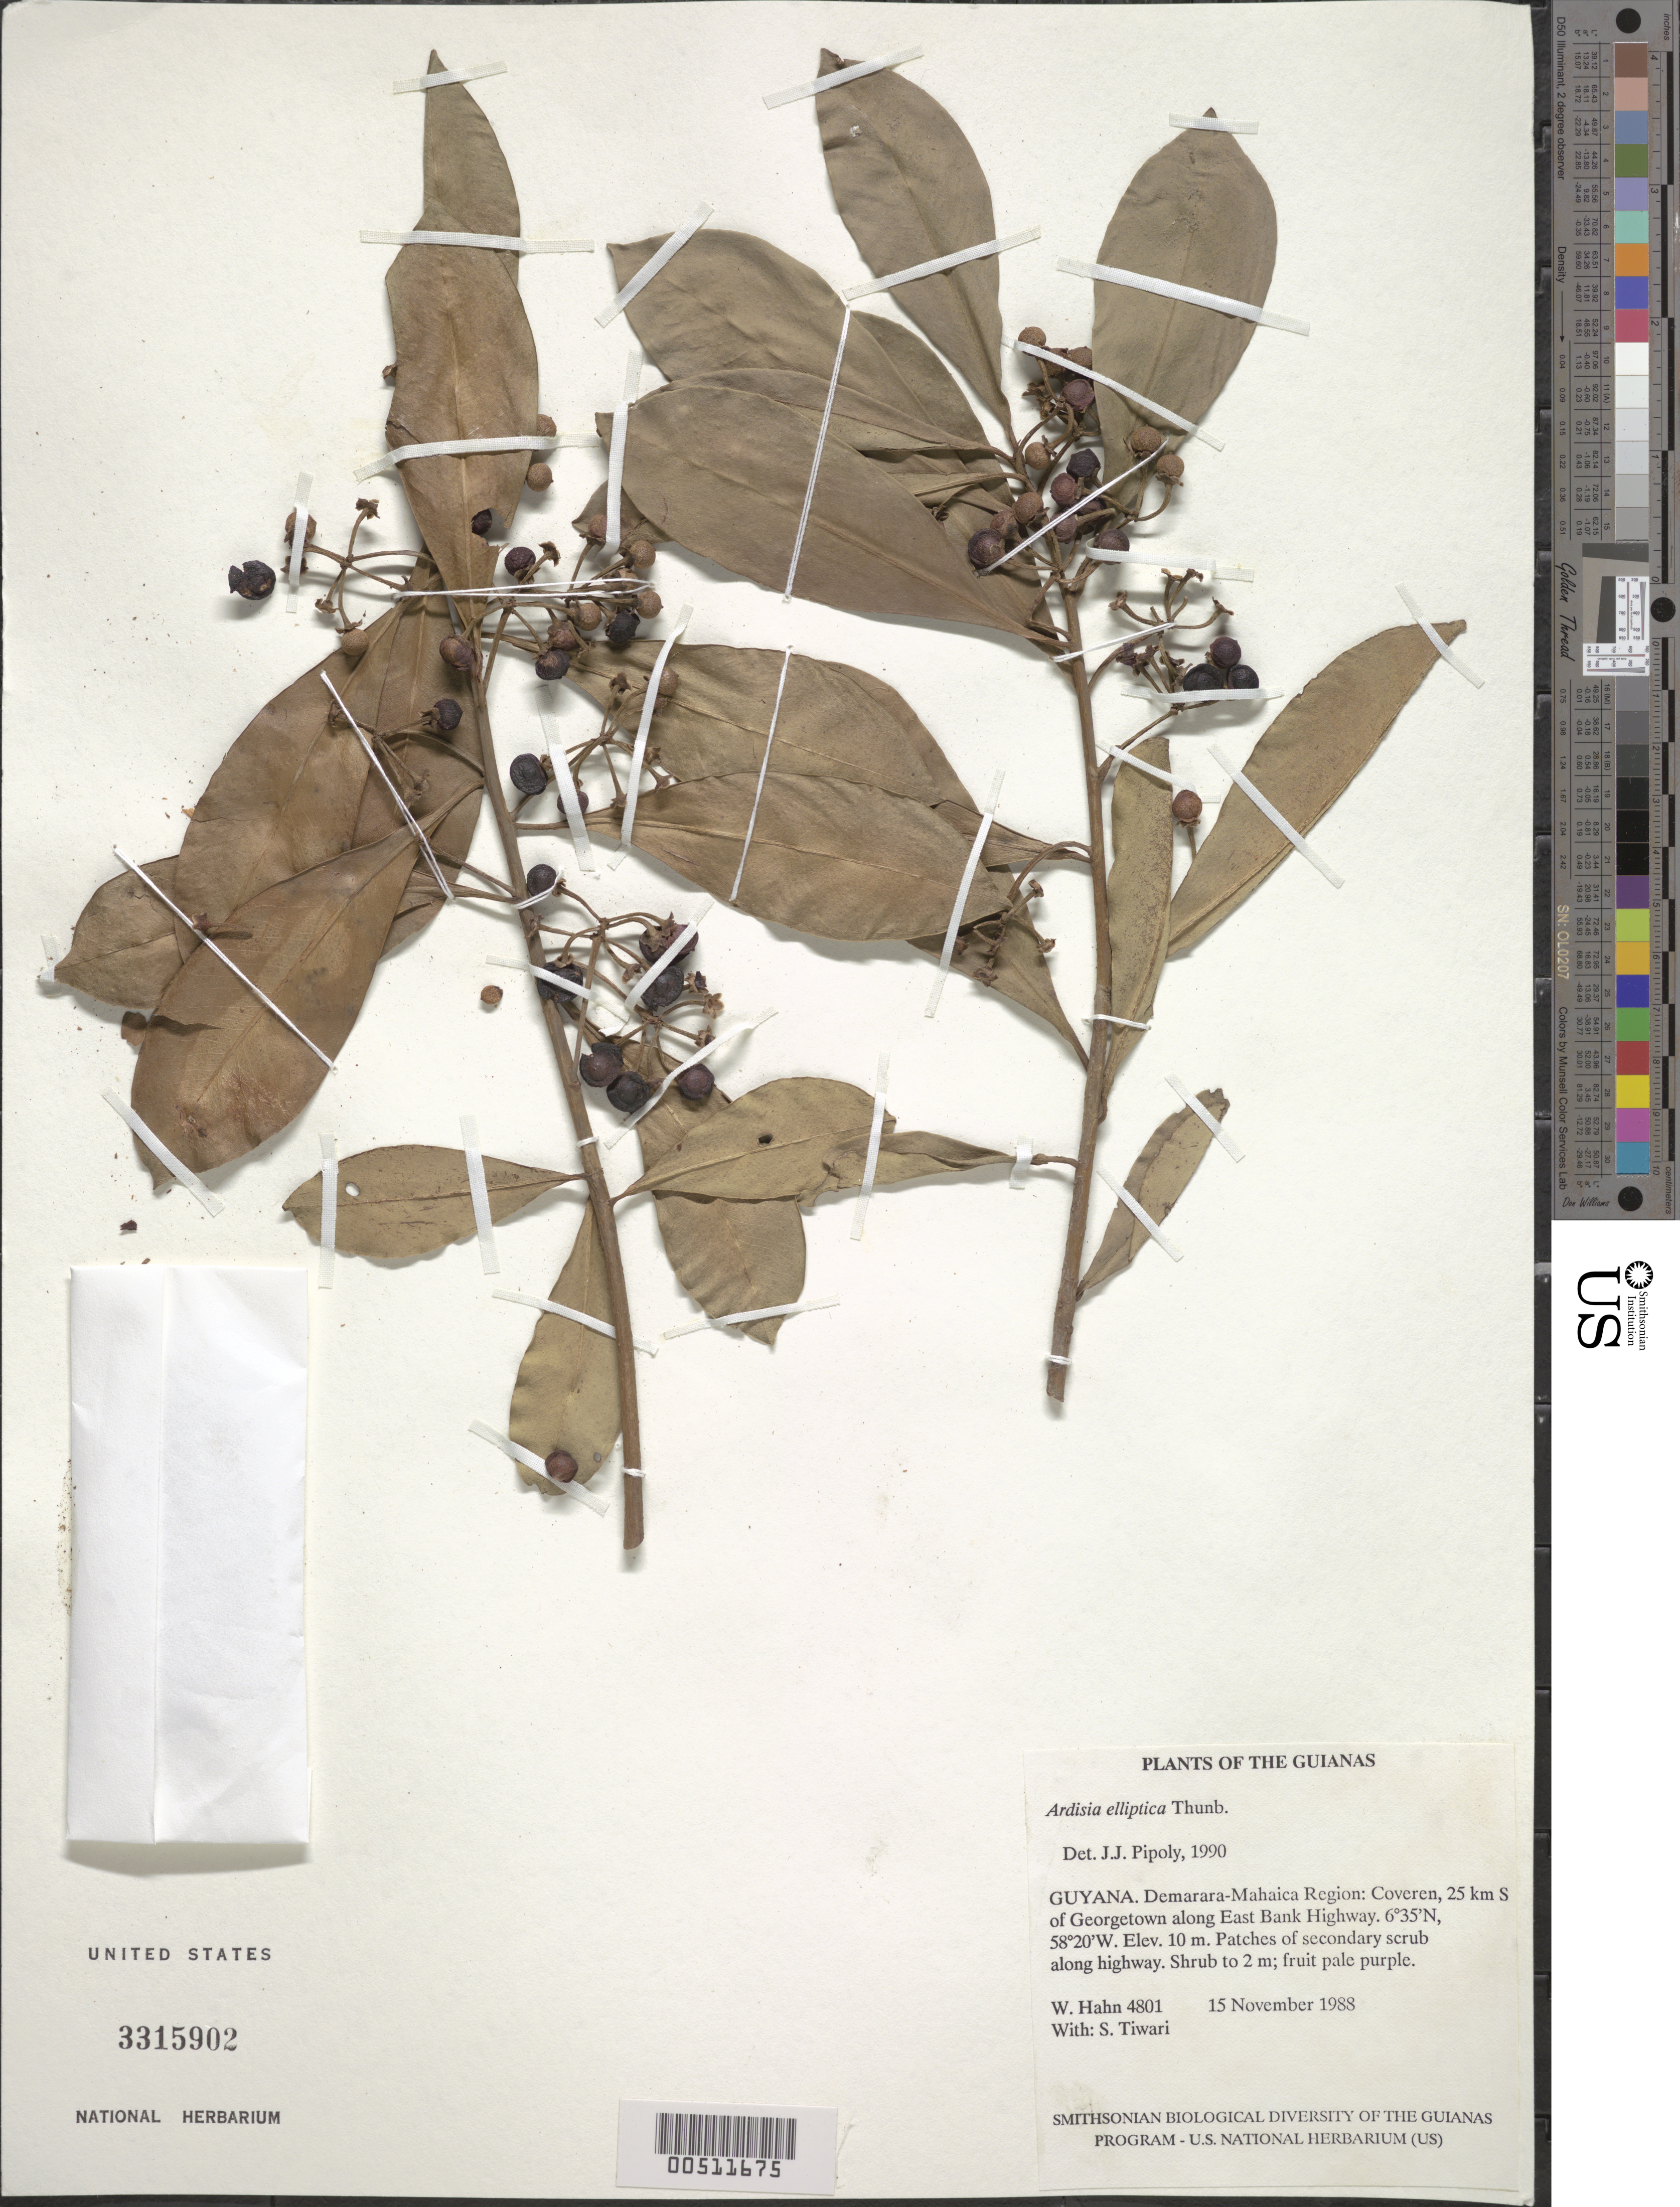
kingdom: Plantae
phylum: Tracheophyta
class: Magnoliopsida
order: Ericales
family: Primulaceae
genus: Ardisia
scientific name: Ardisia elliptica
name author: Thunb.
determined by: Pipoly, J. J., III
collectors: W. Hahn & S. Tiwari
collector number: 4801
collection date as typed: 15 November 1988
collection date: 1988-11-15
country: Guyana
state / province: Demerara-Mahaica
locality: Coveren, 25 km S of Georgetown along East Bank Highway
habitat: Patches of secondary scrub along highway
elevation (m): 10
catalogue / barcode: US 3315902